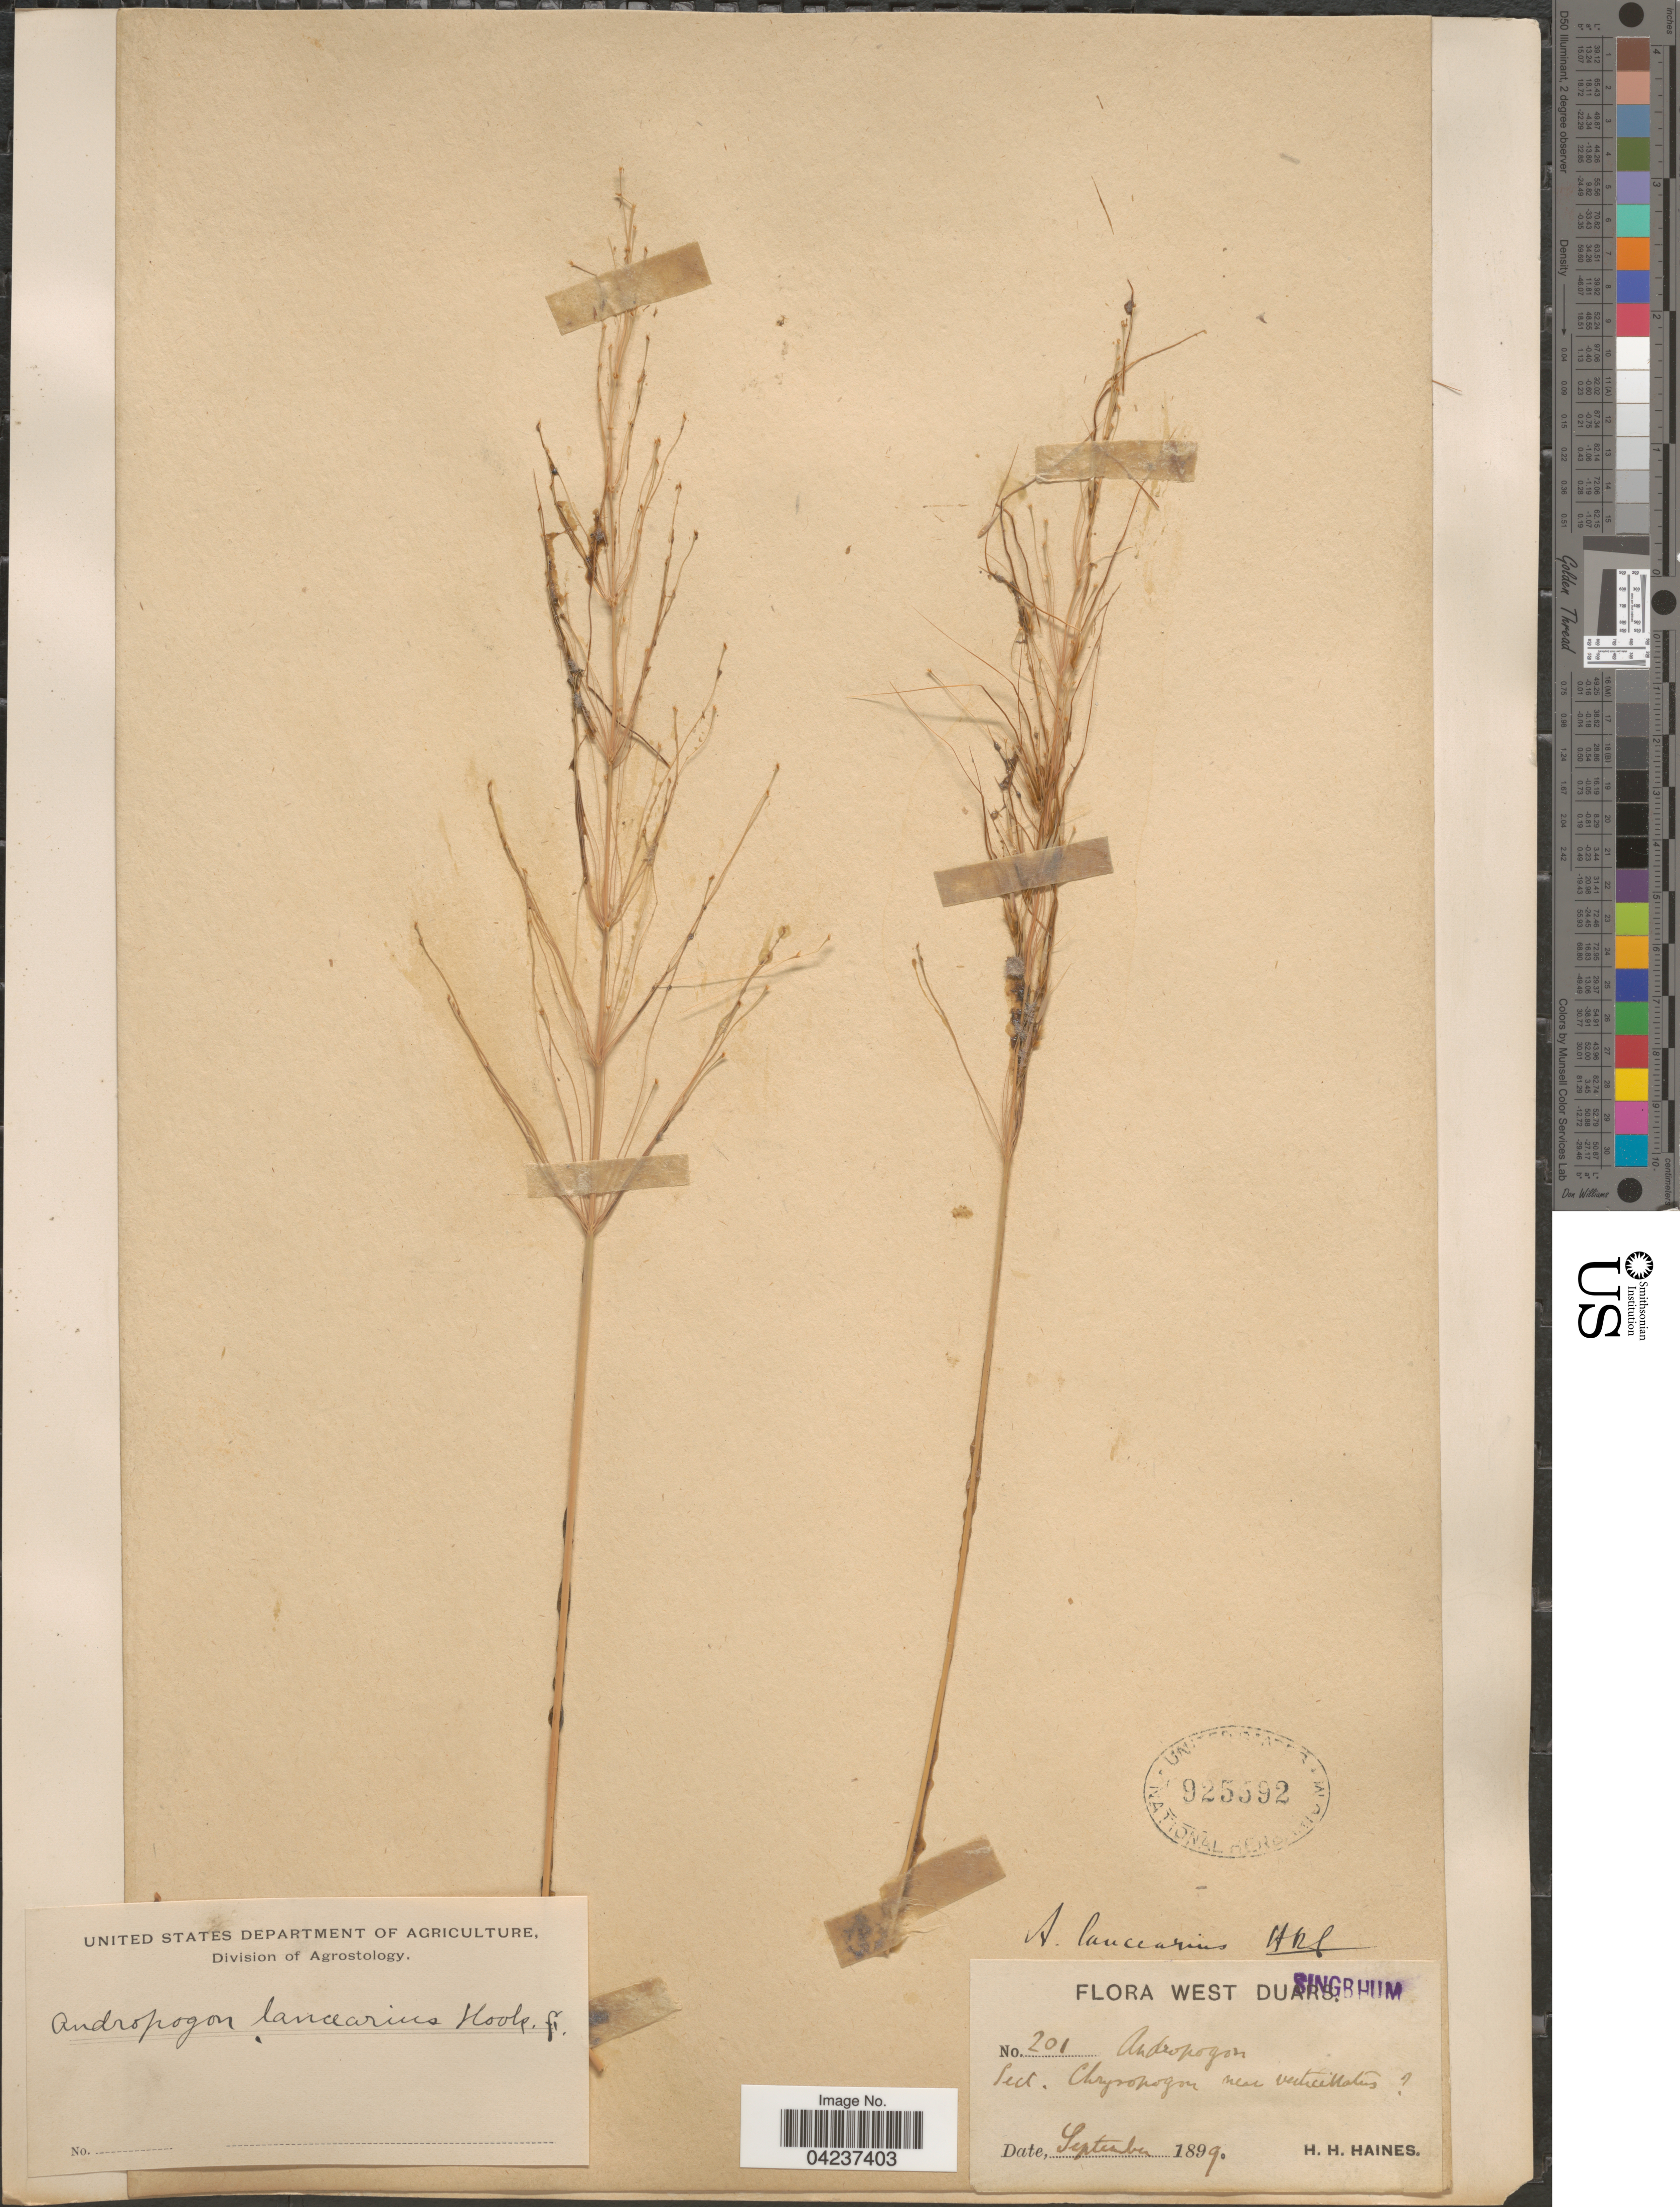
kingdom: Plantae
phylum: Tracheophyta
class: Liliopsida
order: Poales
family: Poaceae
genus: Chrysopogon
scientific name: Chrysopogon verticillatus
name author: (Roxb.) Trin. ex Steud.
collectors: H. H. Haines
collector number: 201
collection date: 1899-09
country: India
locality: West Duars.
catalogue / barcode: US 925592